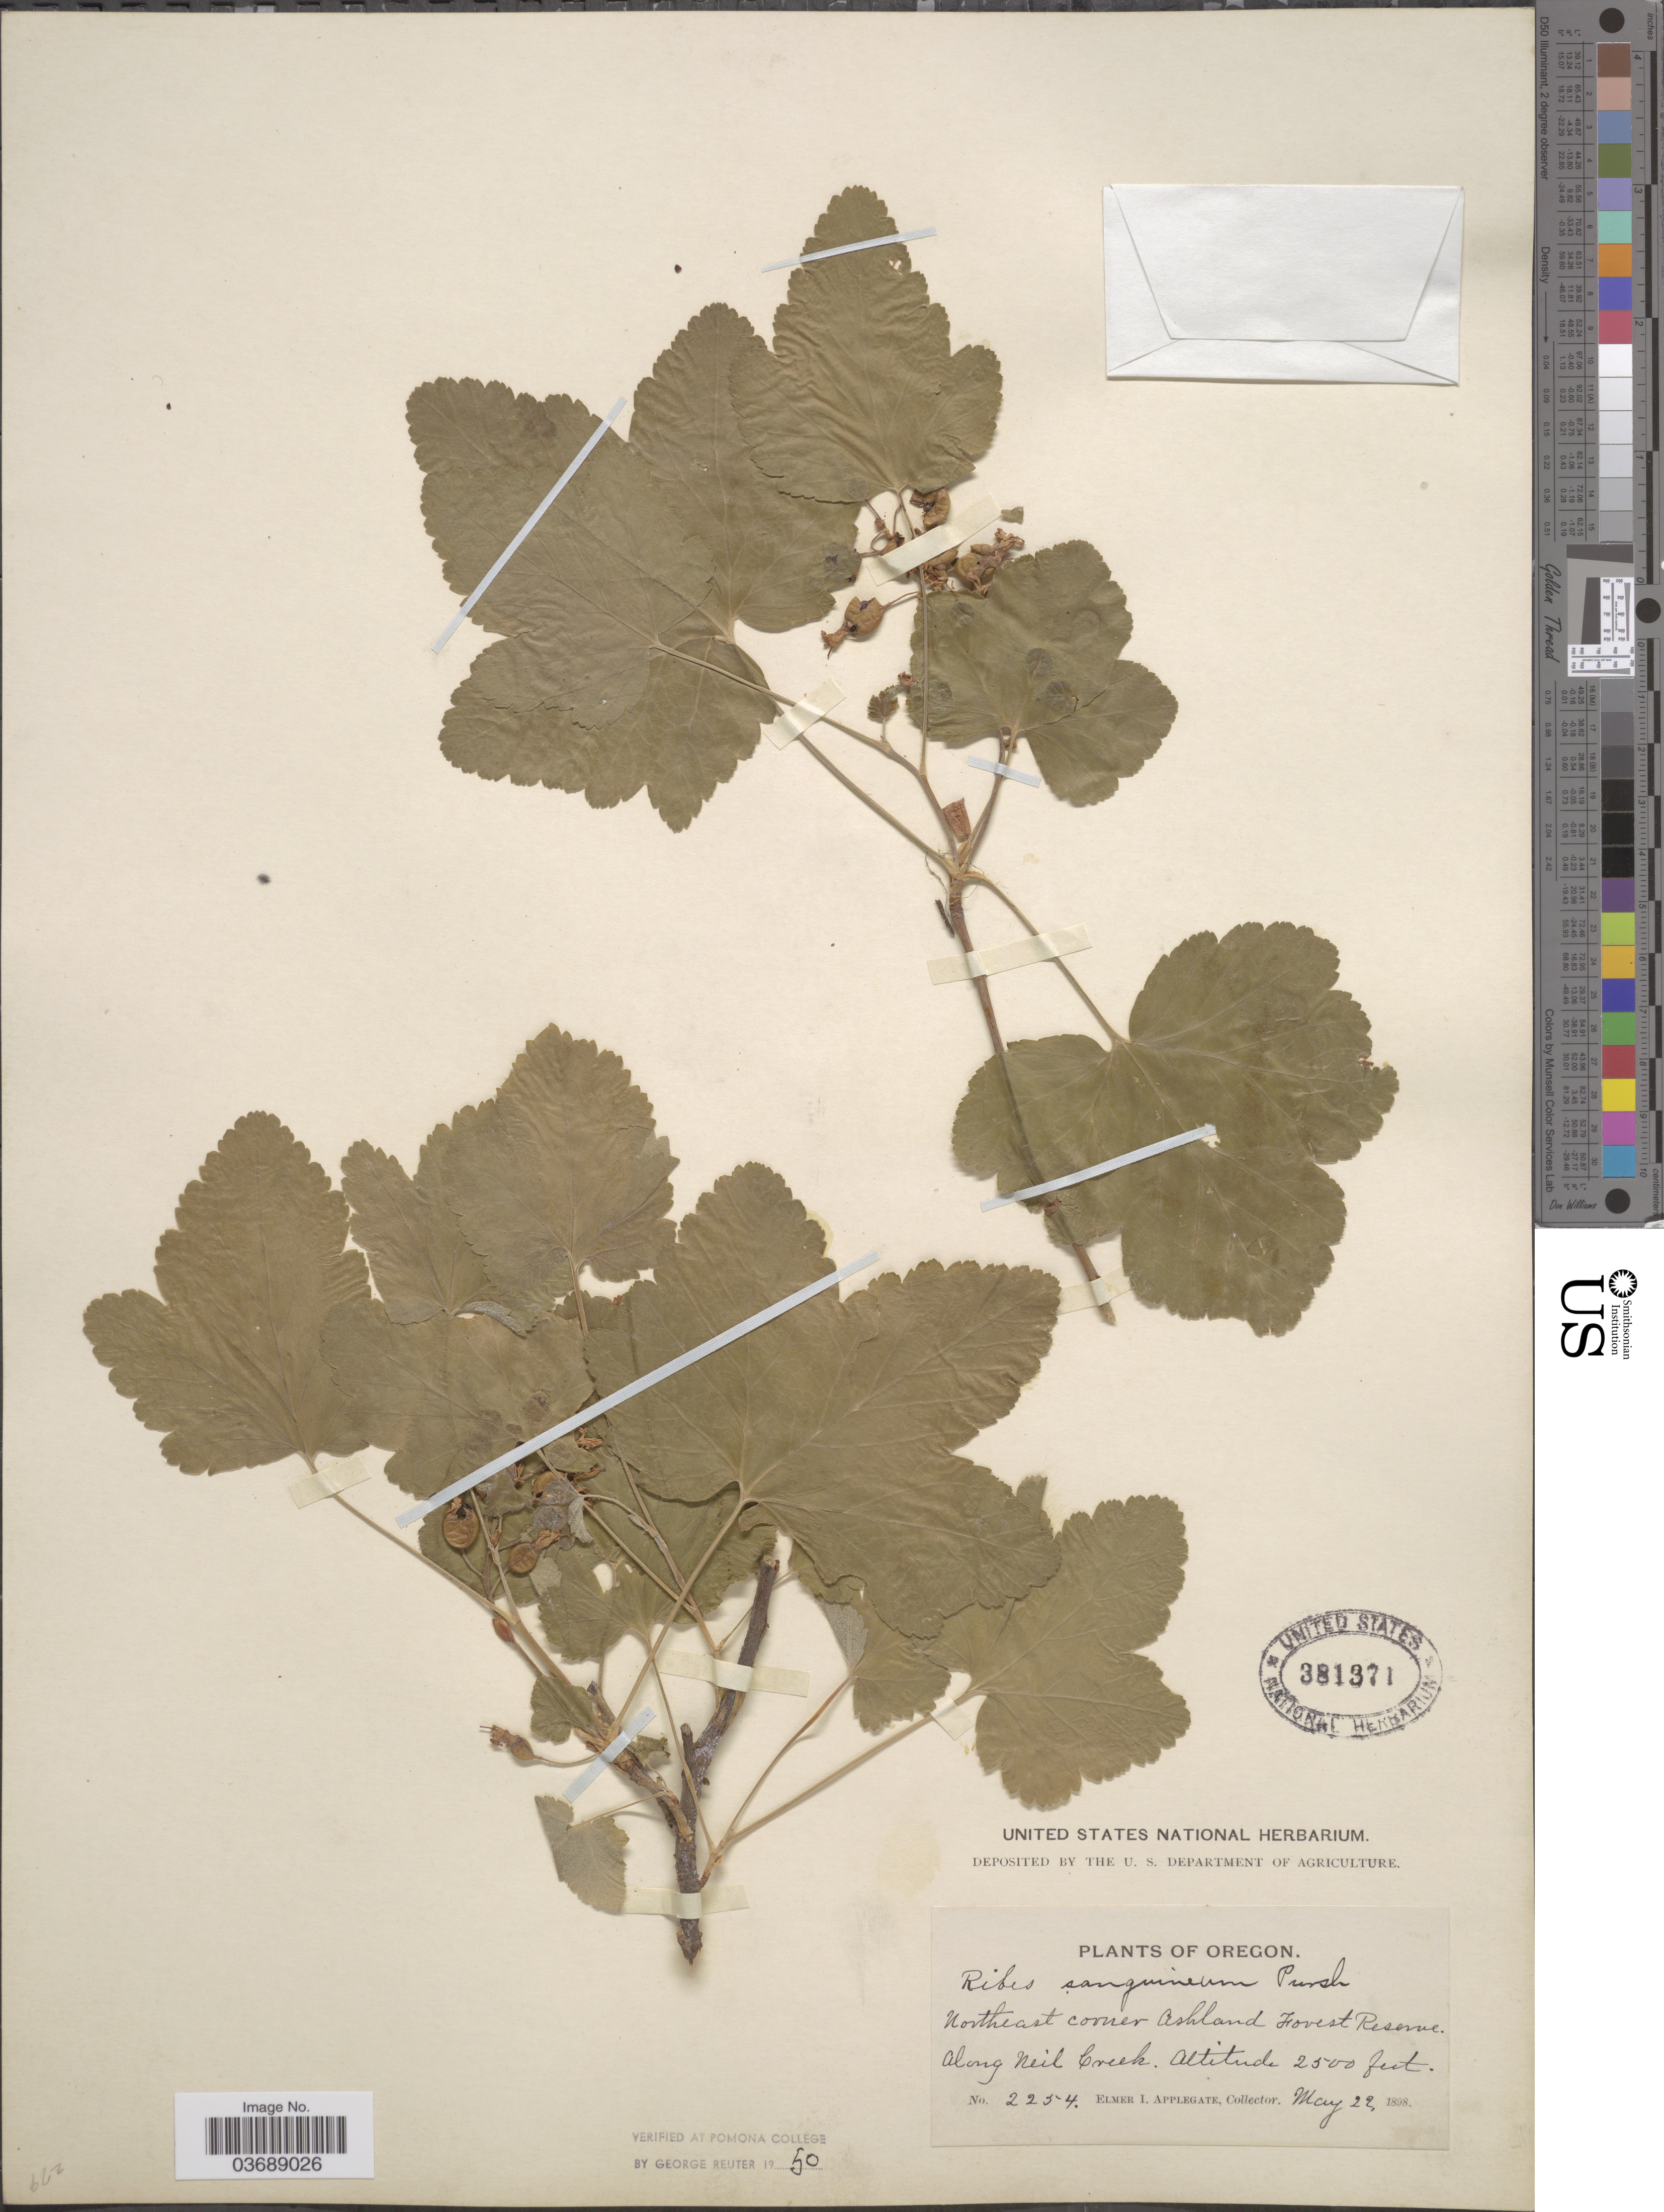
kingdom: Plantae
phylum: Tracheophyta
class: Magnoliopsida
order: Saxifragales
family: Grossulariaceae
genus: Ribes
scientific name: Ribes sanguineum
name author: Pursh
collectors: E. I. Applegate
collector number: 2254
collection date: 1898-05-22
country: United States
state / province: Oregon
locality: Northeast corner Ashland Forest Reserve. Along Neil Creek.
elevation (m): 762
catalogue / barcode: US 381371